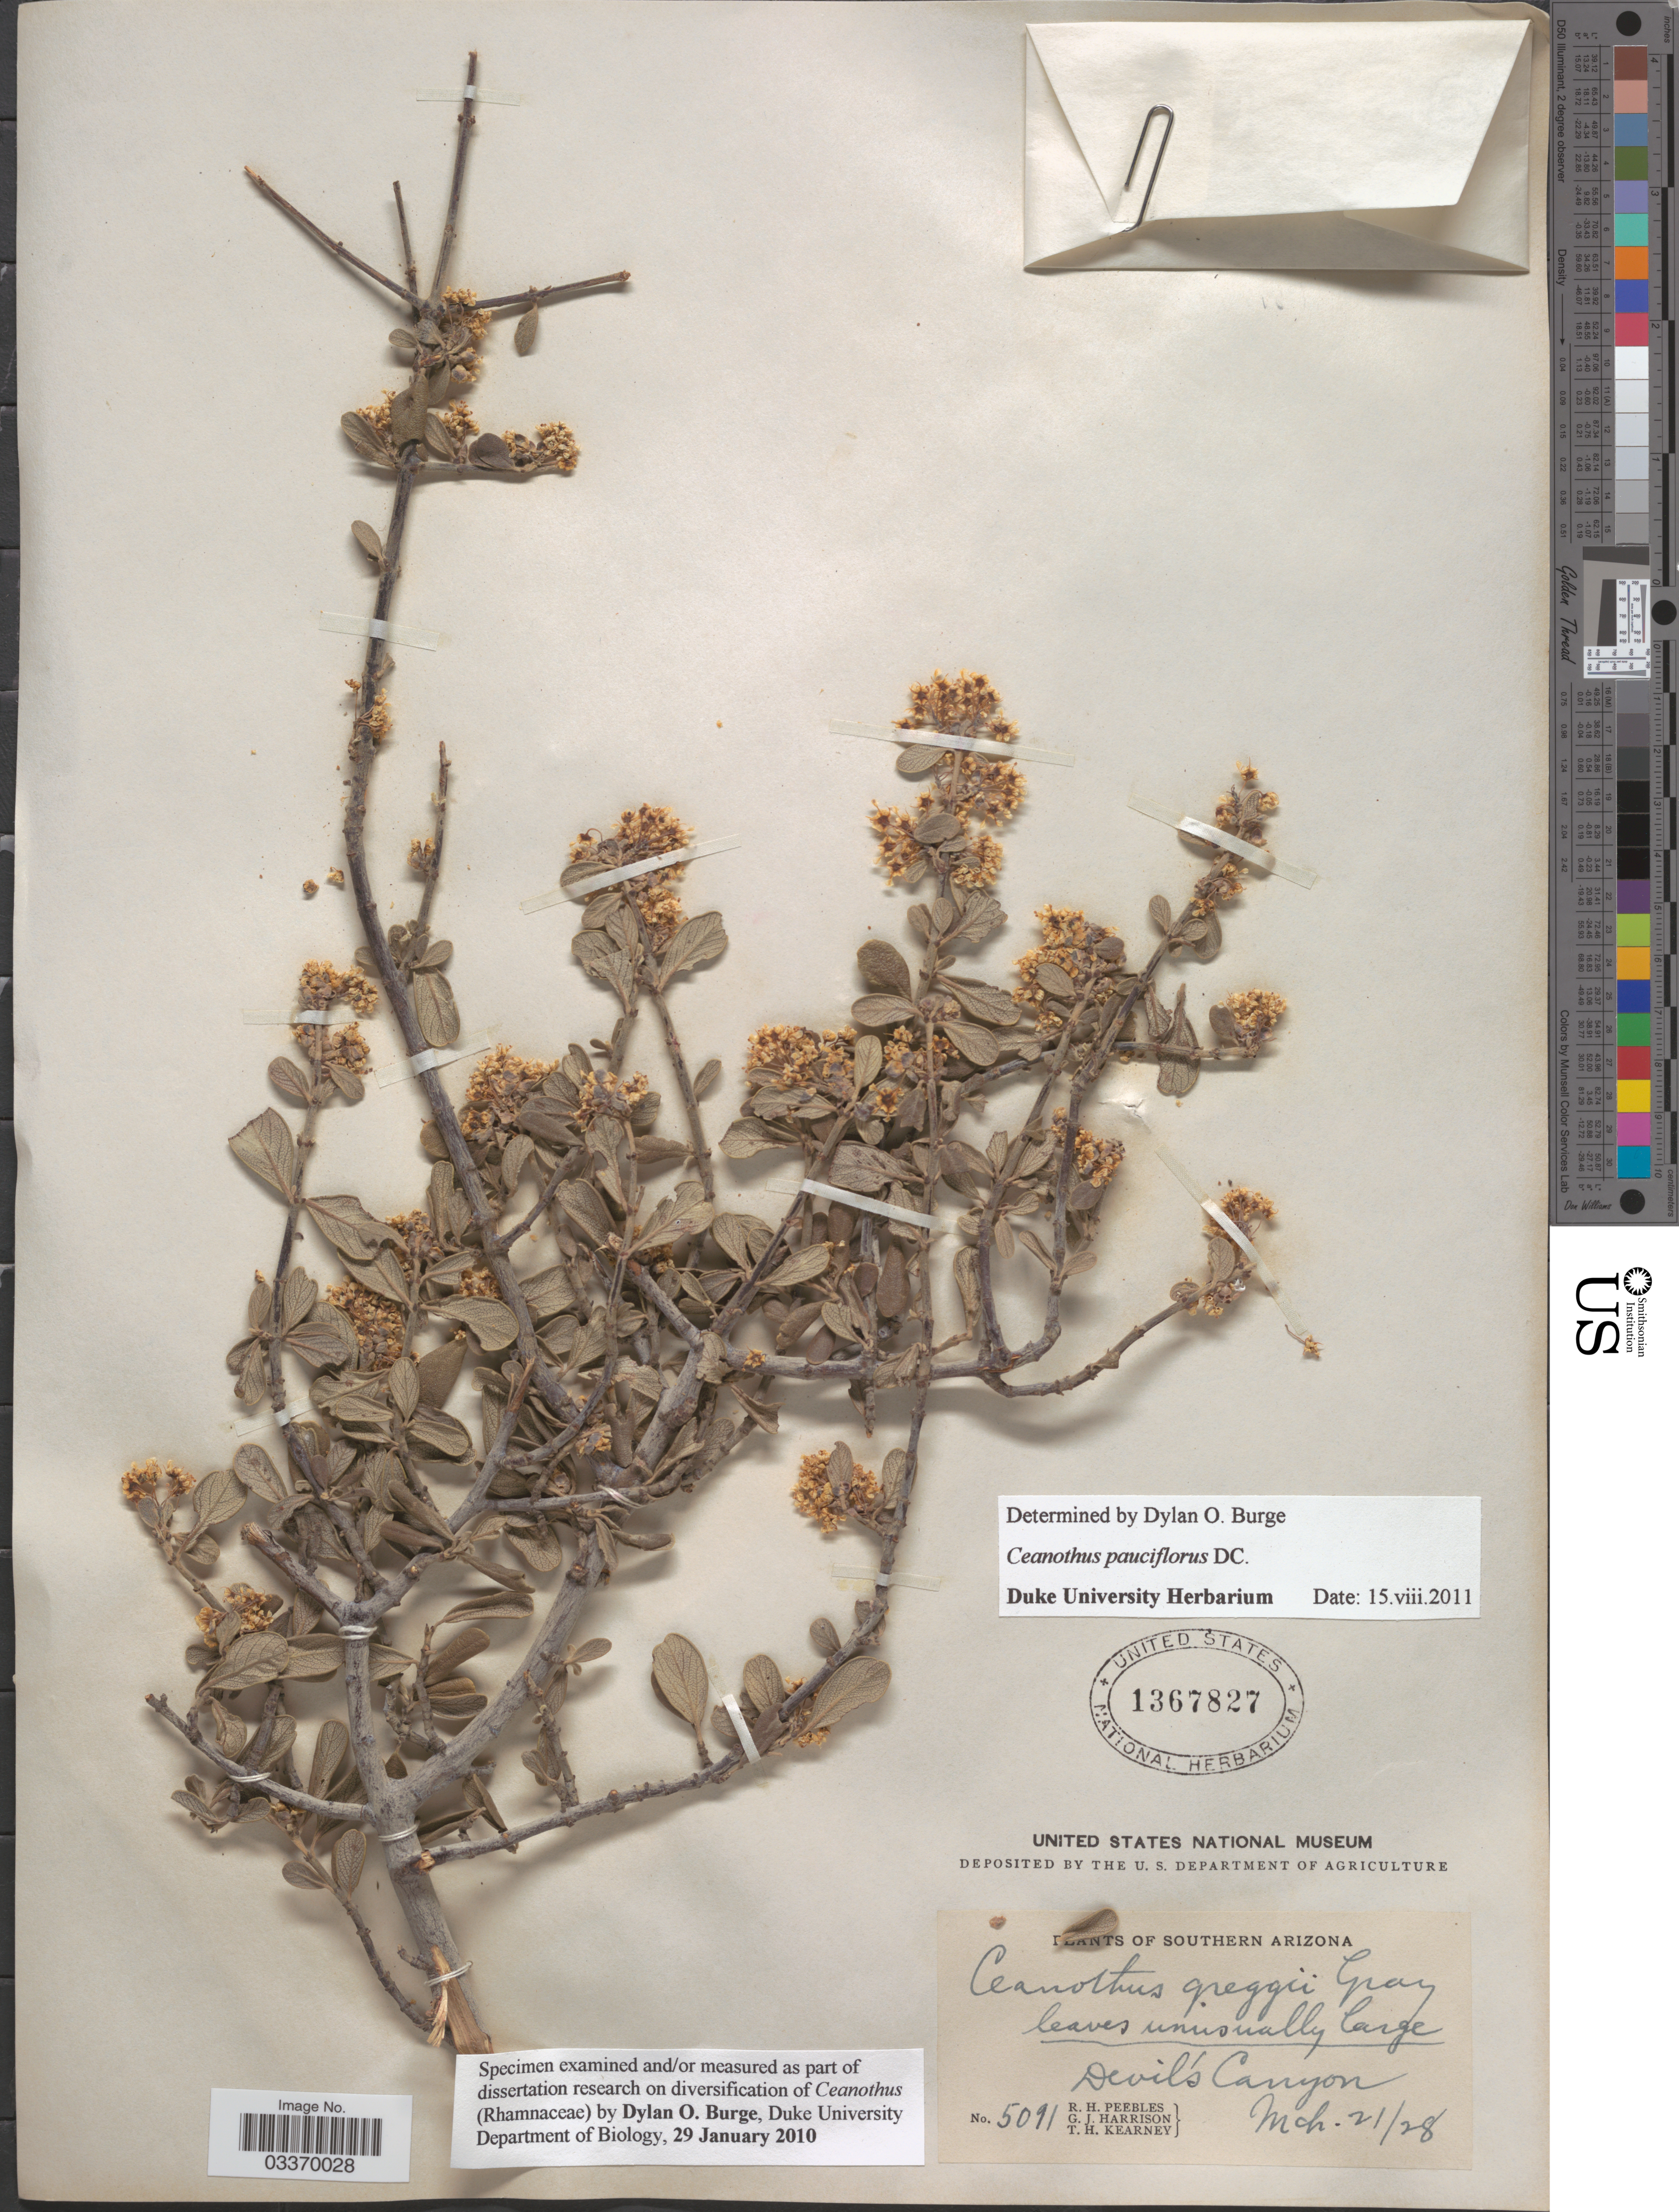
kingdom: Plantae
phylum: Tracheophyta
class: Magnoliopsida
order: Rosales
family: Rhamnaceae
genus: Ceanothus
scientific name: Ceanothus pauciflorus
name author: DC.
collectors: R. H. Peebles, G. J. Harrison & T. H. Kearney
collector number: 5091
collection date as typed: Transcribed d/m/y: 21/3/28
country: United States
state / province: Arizona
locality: Southern Arizona. Devil's Canyon.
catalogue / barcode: US 1367827